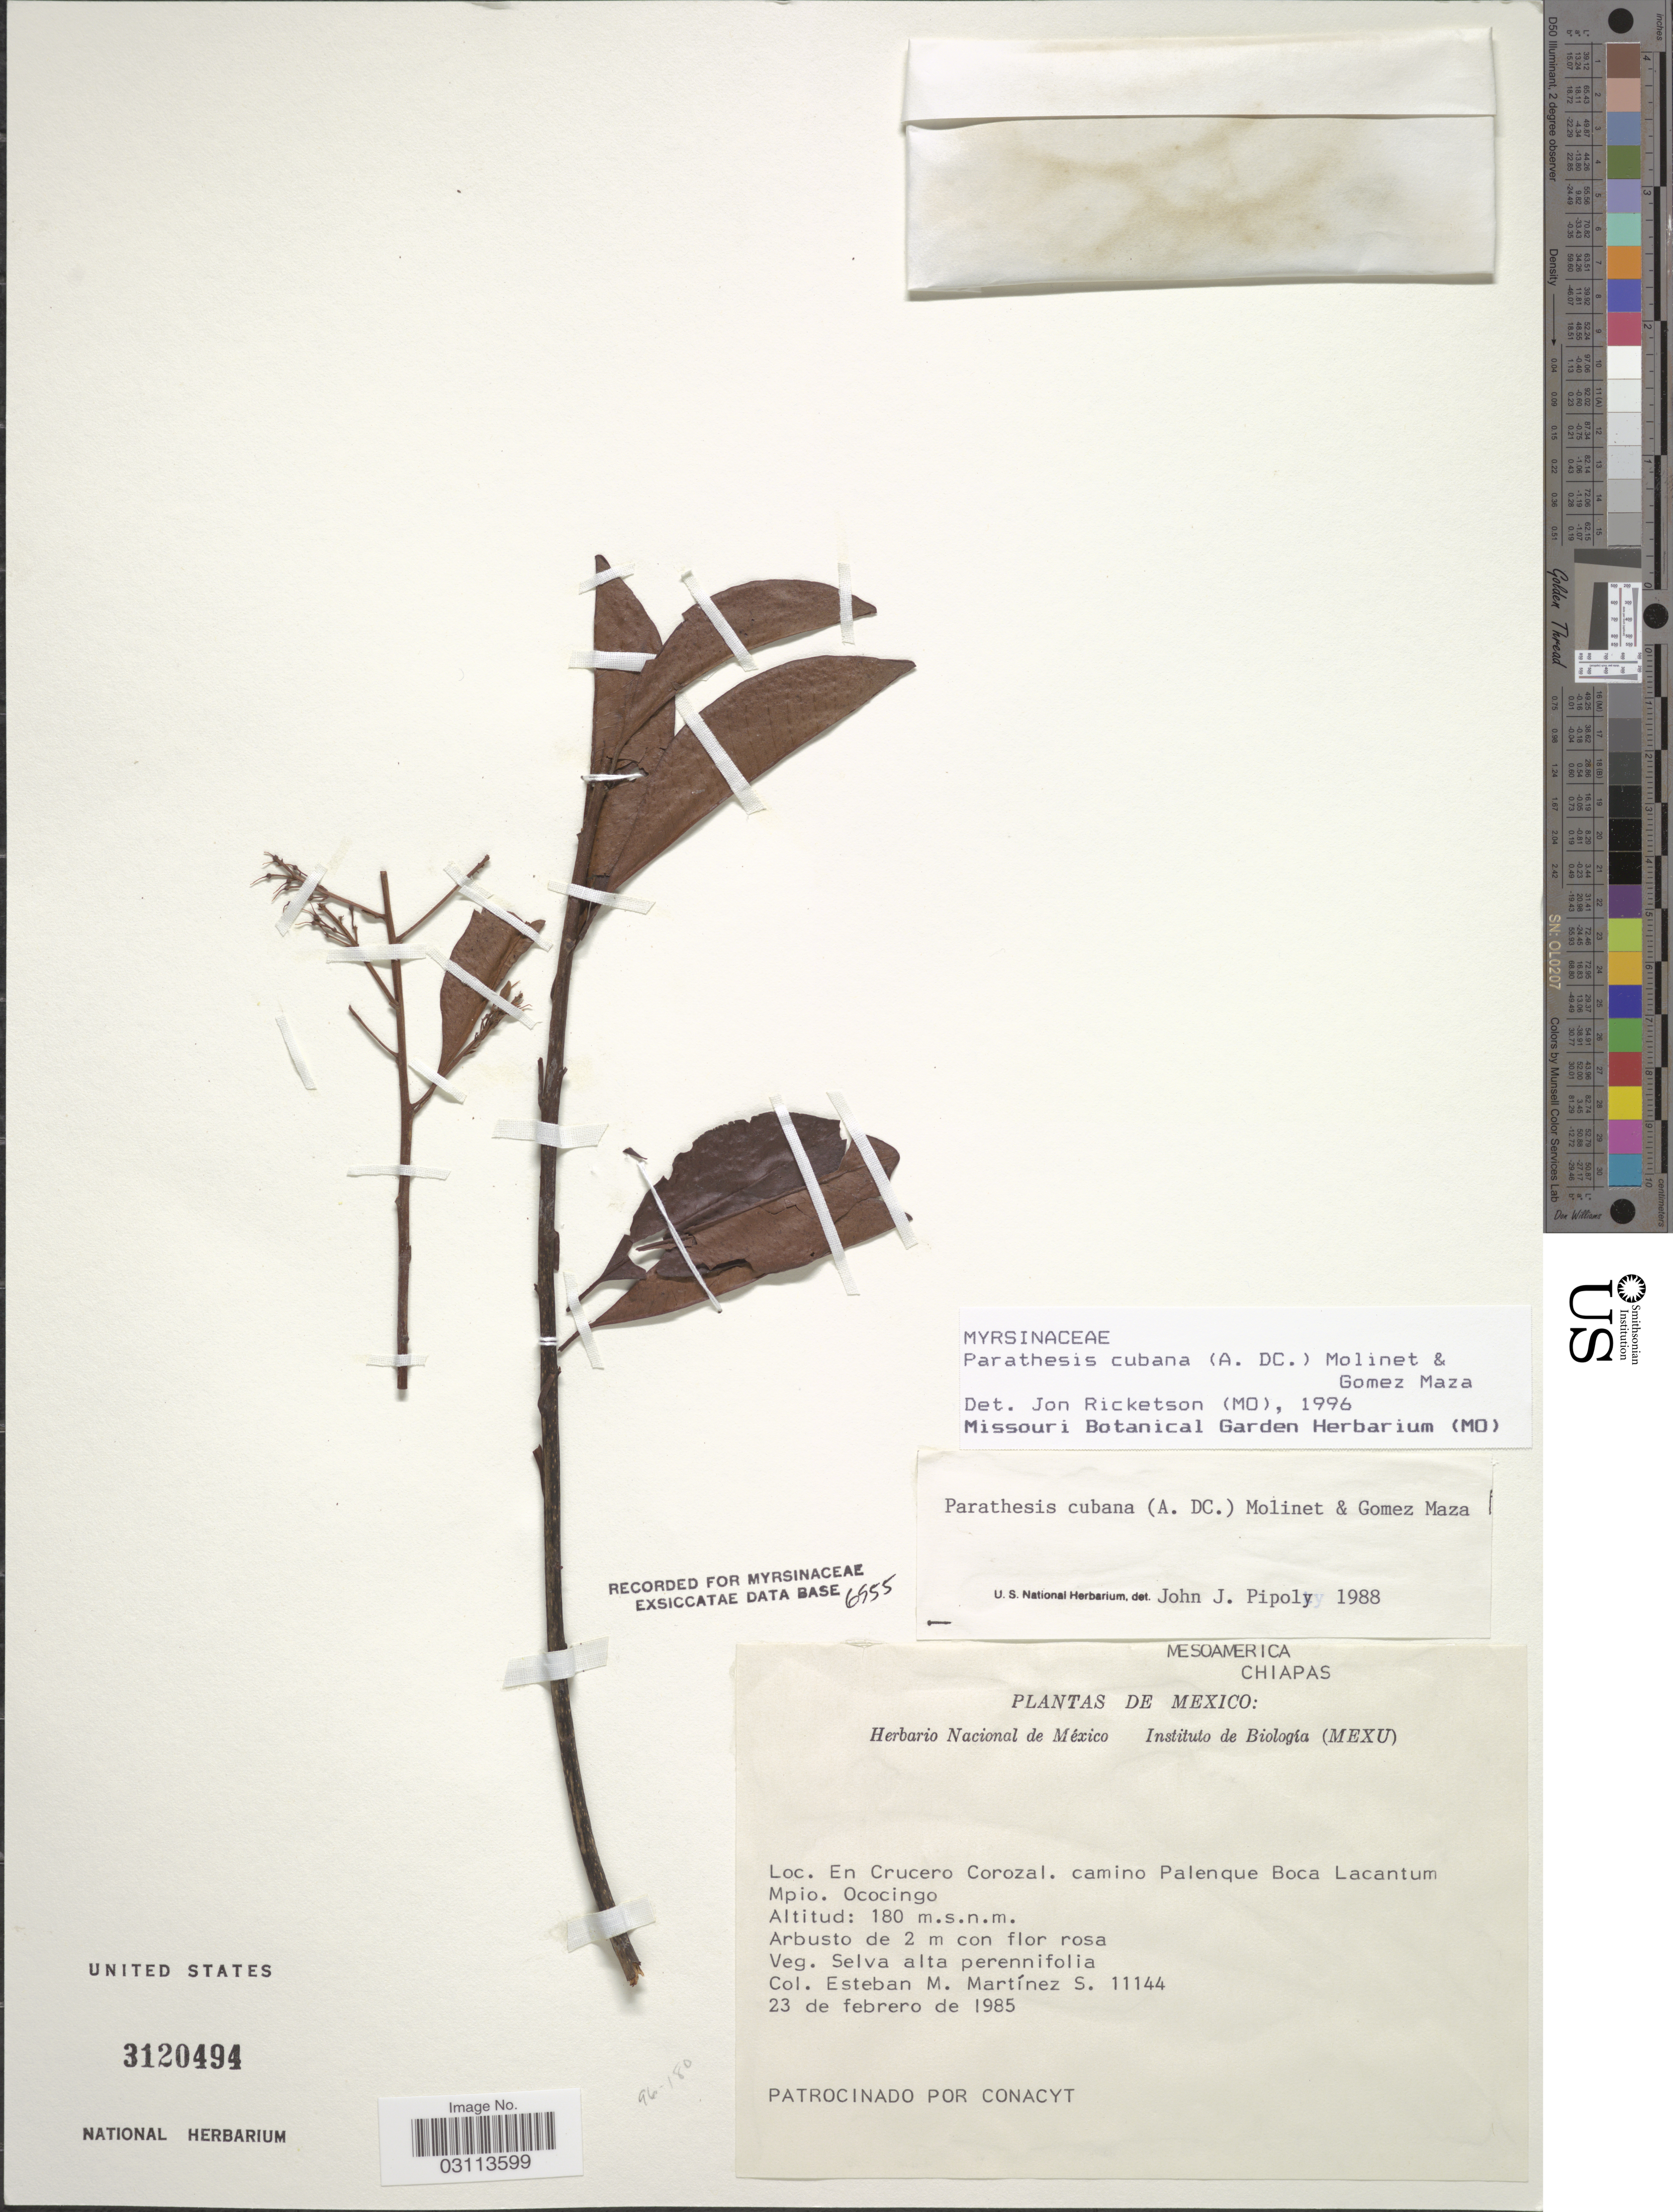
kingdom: Plantae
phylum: Tracheophyta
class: Magnoliopsida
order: Ericales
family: Primulaceae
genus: Parathesis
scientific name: Parathesis cubana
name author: (A. DC.) Molinet & M. Gómez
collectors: E. M. Martínez S.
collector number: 11144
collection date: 1985-02-23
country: Mexico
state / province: Chiapas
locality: En Crucero Corozal. camino Palenque Boca Lacantum. Mpio. Ococingo.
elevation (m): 180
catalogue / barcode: US 3120494